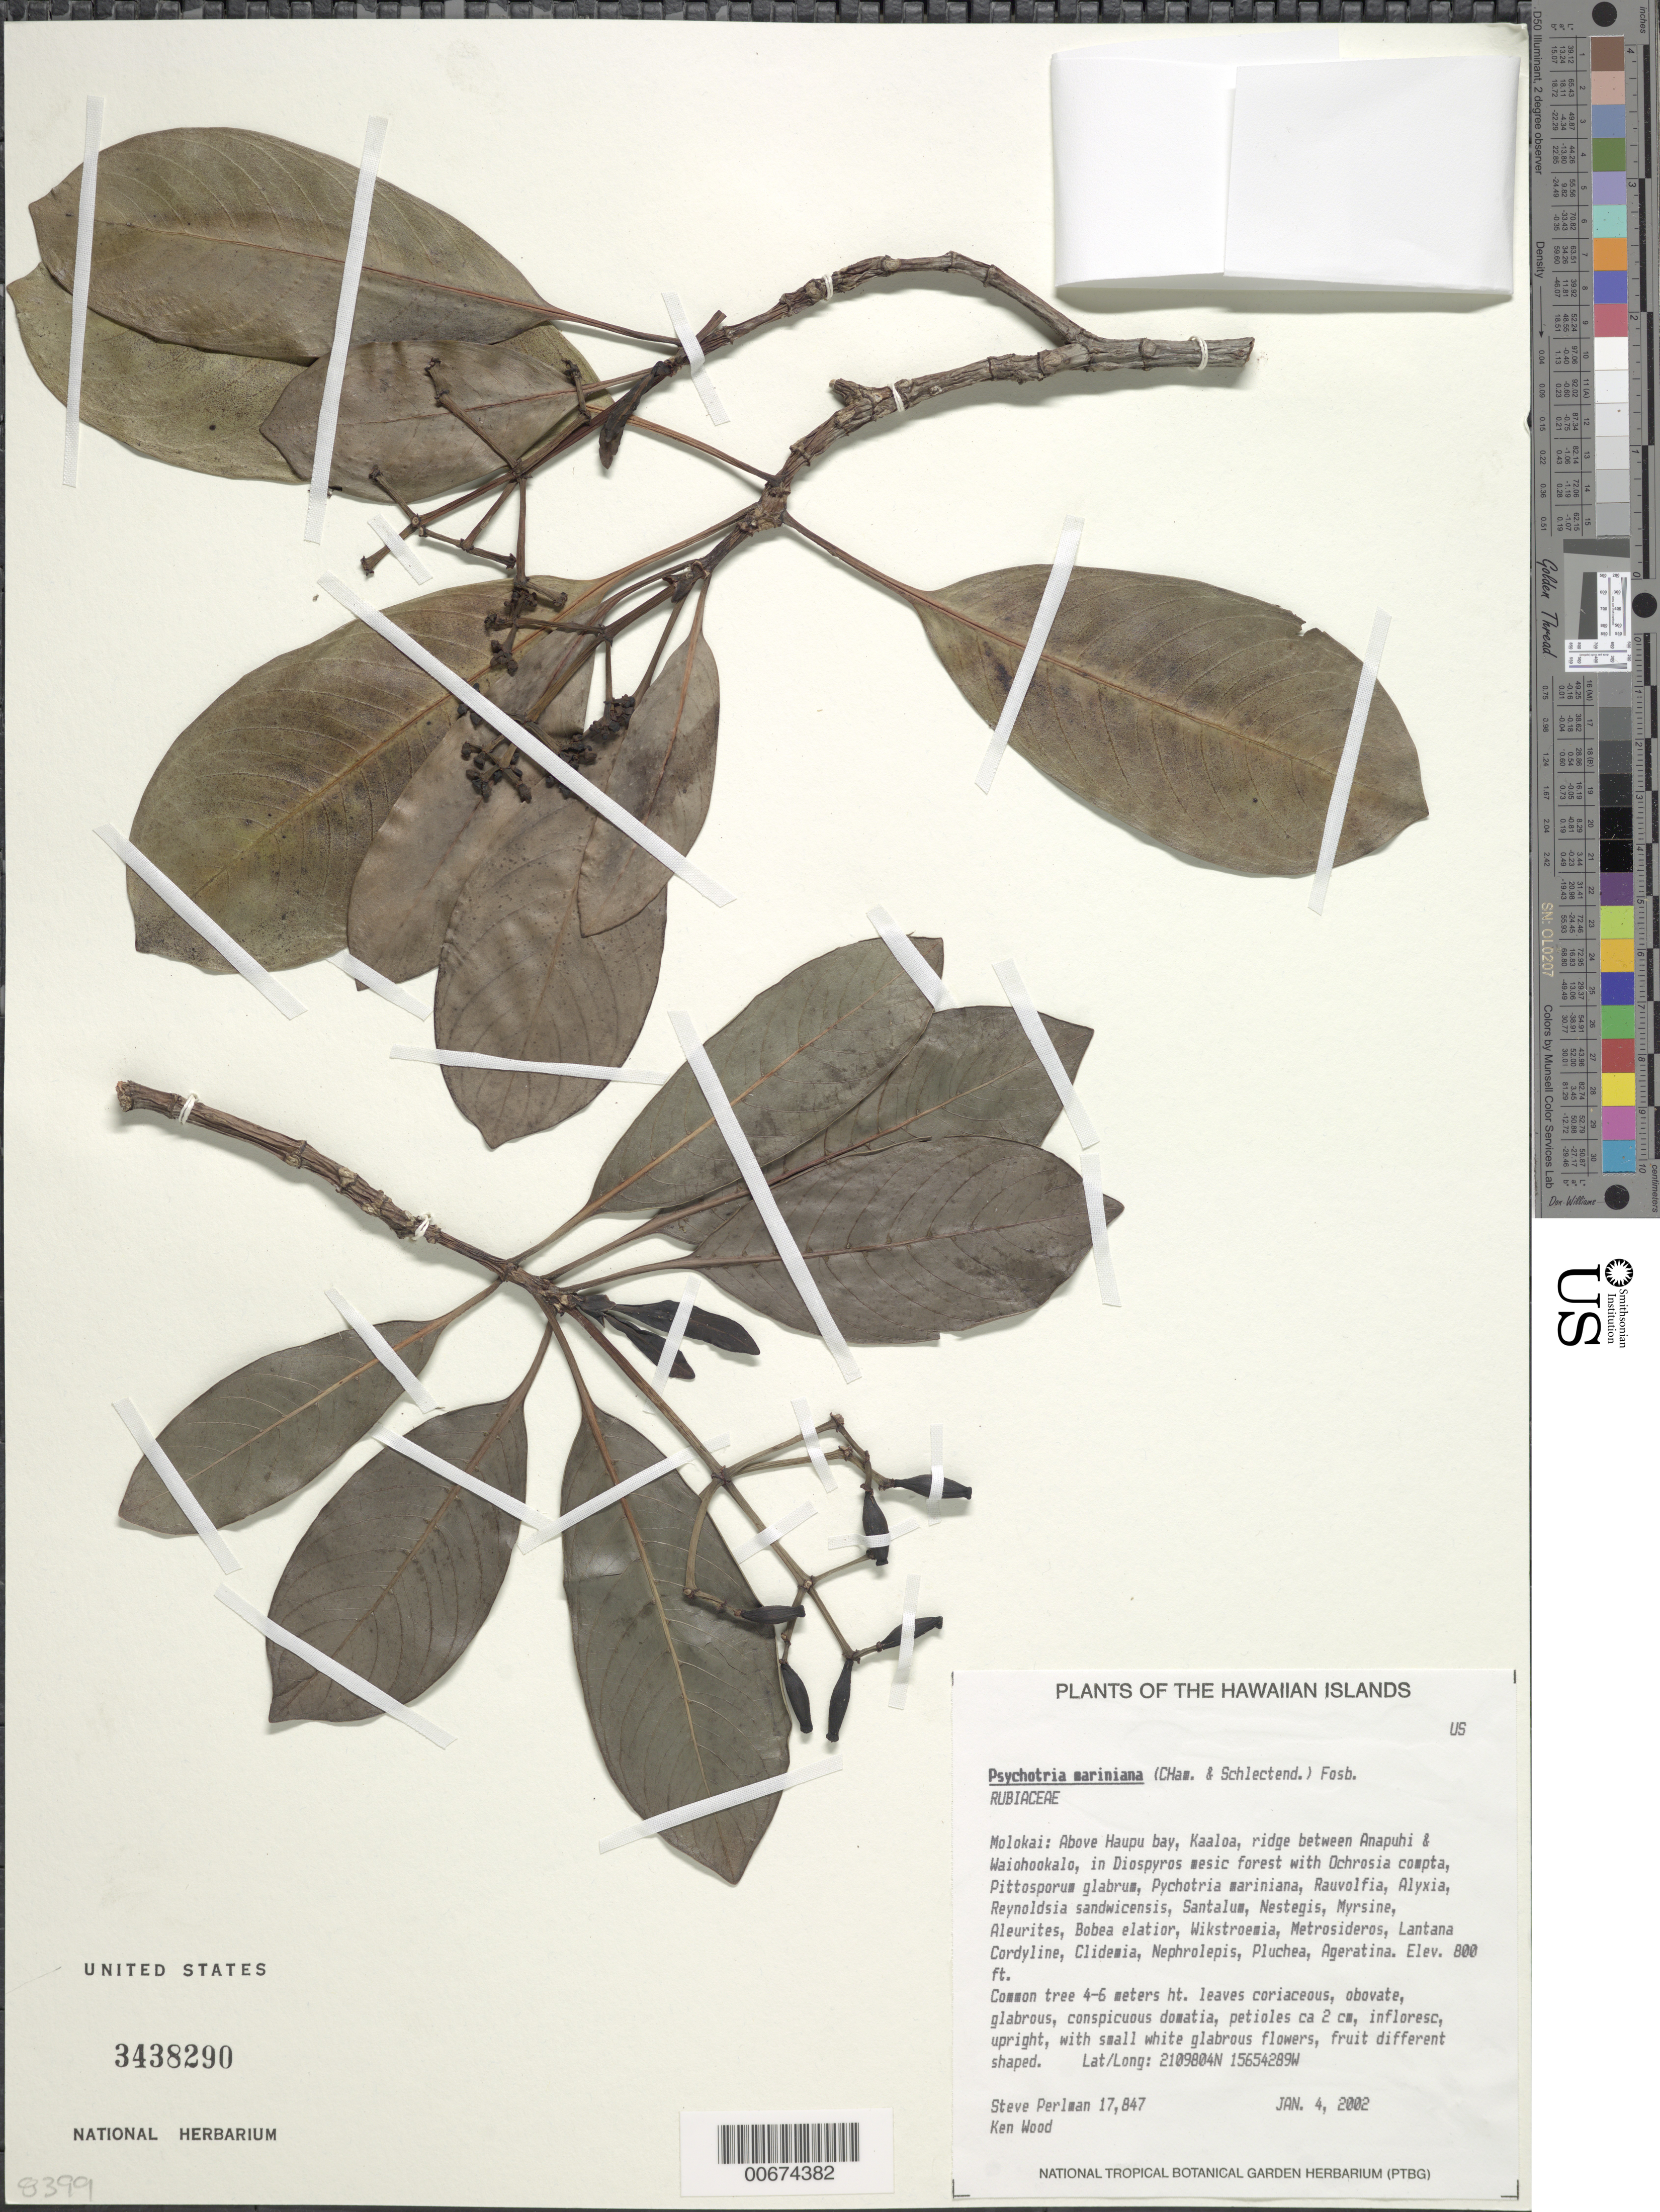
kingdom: Plantae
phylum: Tracheophyta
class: Magnoliopsida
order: Gentianales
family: Rubiaceae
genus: Psychotria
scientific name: Psychotria mariniana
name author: (Cham. & Schltdl.) Fosberg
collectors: S. P. Perlman & K. Wood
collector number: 17847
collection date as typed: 4 Jan 2002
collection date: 2002-01-04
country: United States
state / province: Hawaii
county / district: Maui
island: Moloka'i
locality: Above Haupu bay, Kaaloa, ridge between Anaphuhi & Waiohookalo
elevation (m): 243.8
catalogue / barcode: US 3438290